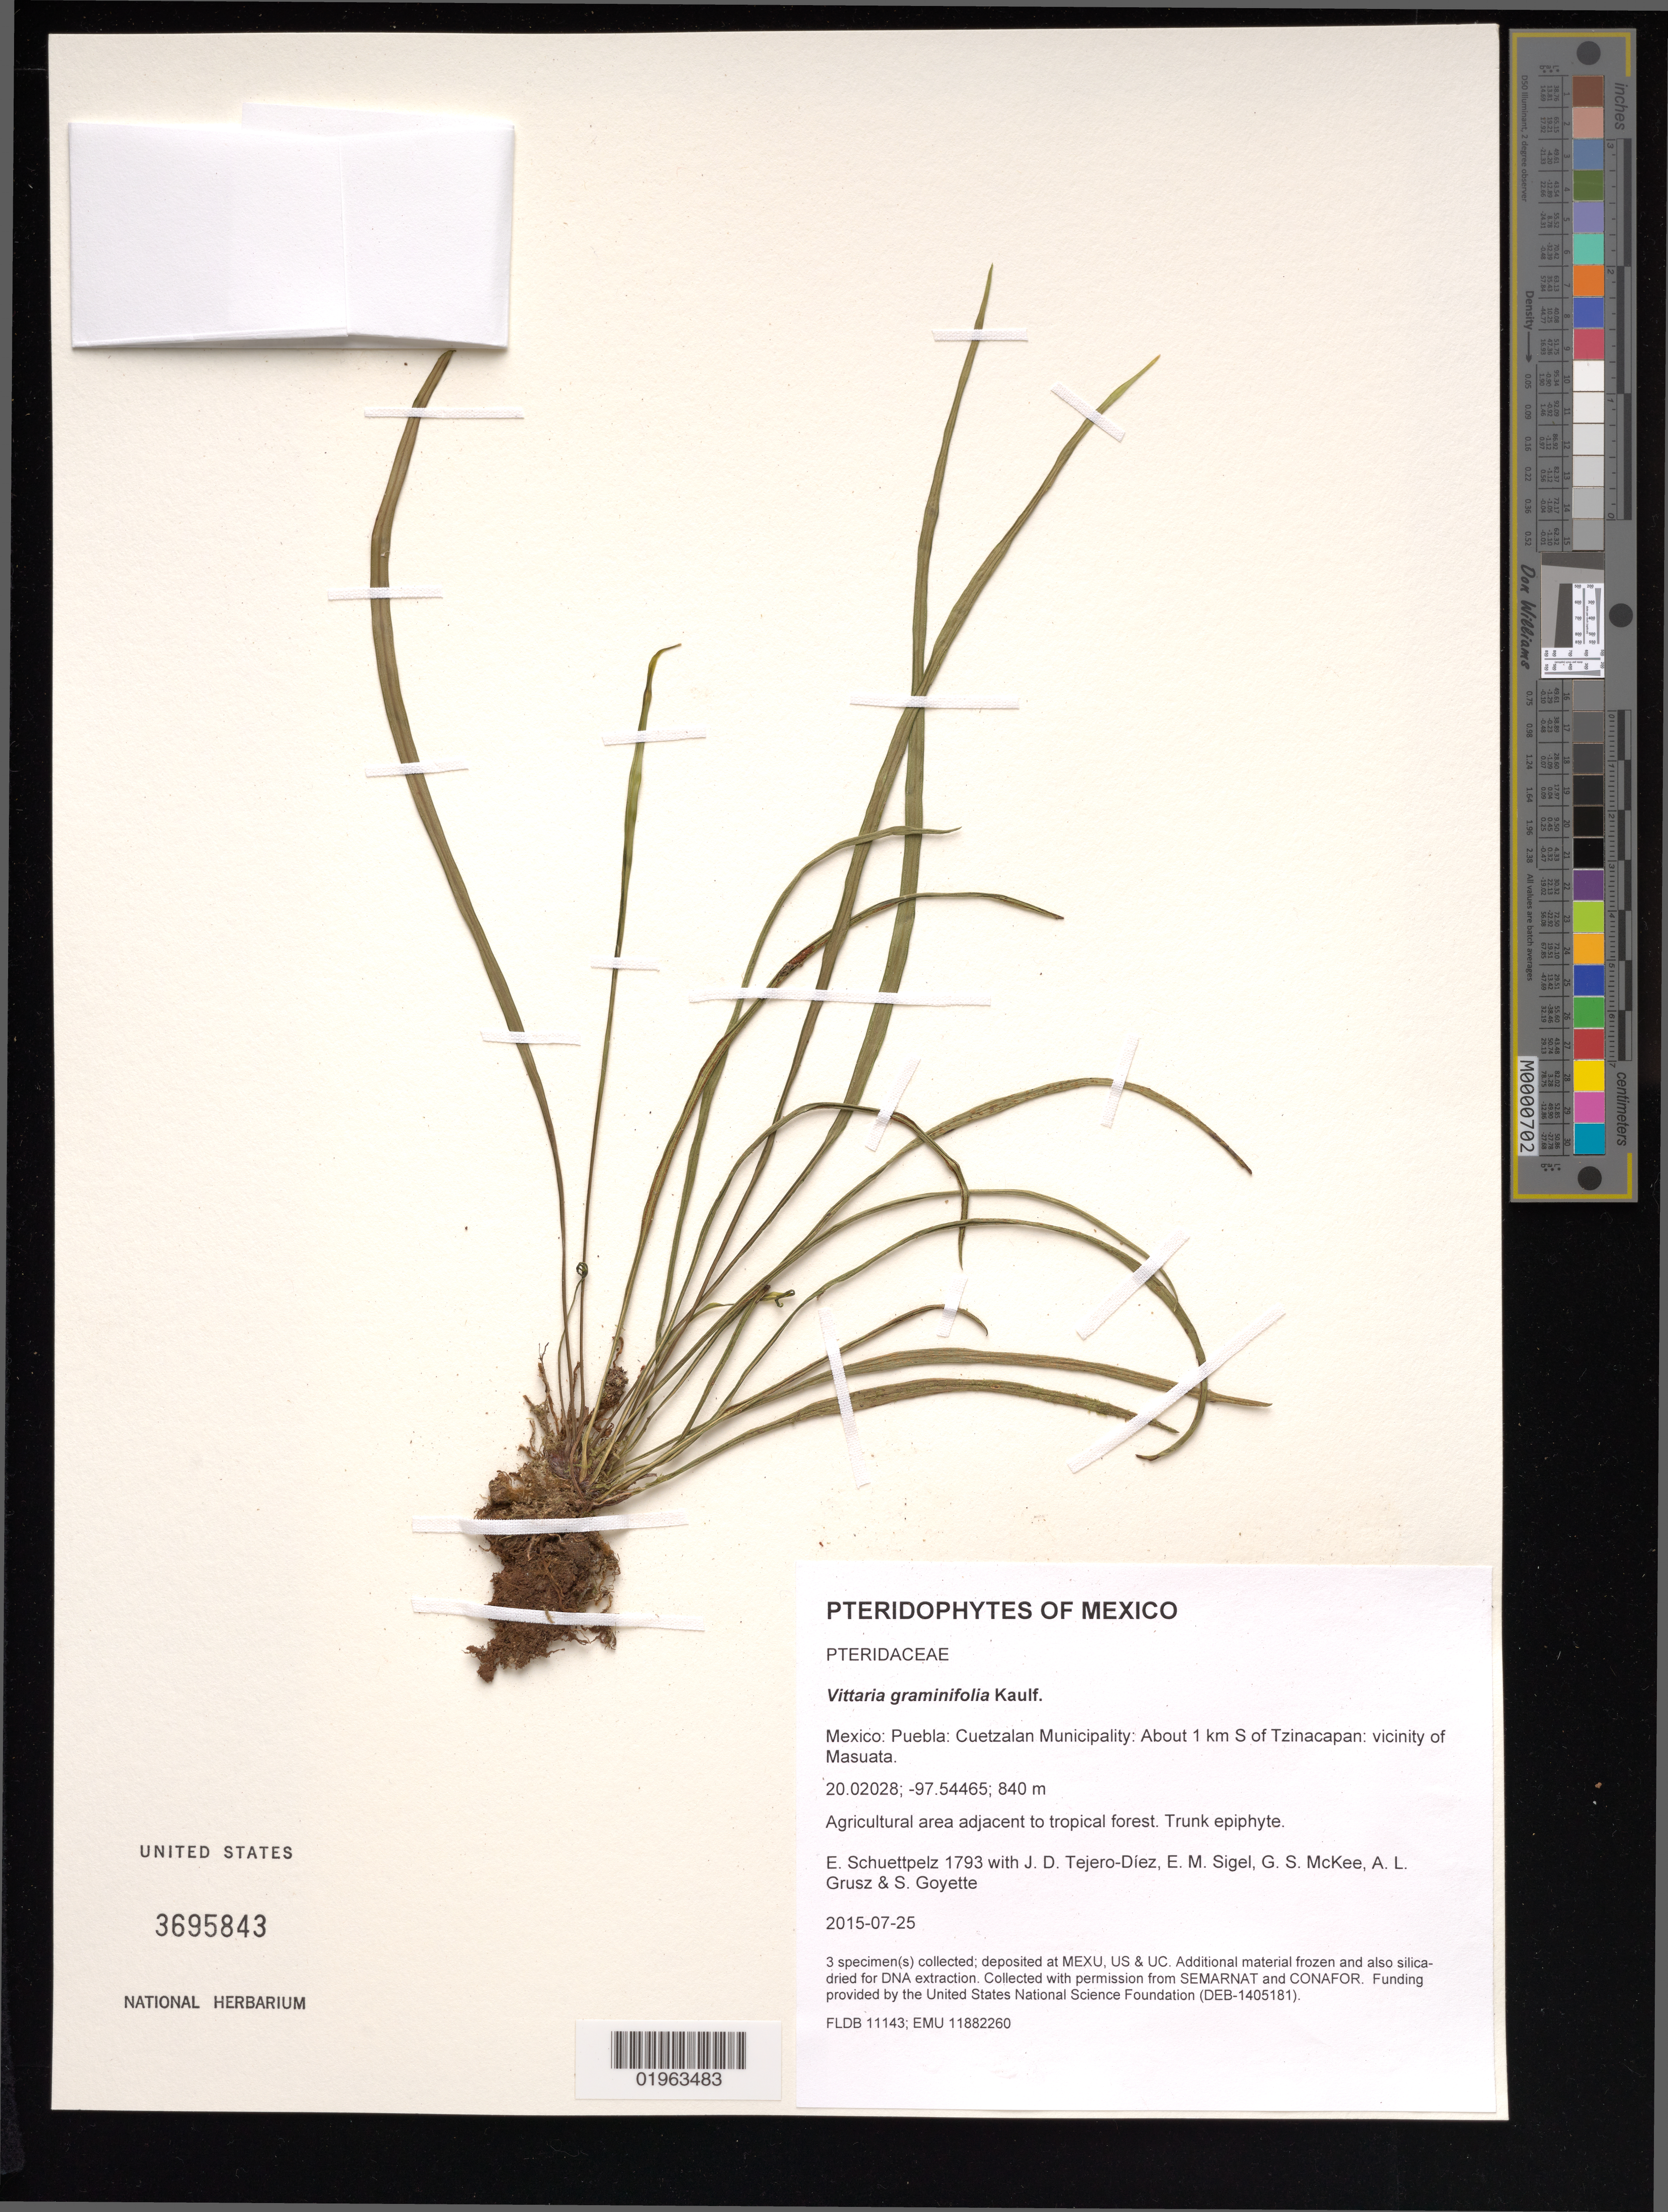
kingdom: Plantae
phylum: Tracheophyta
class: Polypodiopsida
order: Polypodiales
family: Pteridaceae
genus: Vittaria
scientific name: Vittaria graminifolia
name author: Kaulf.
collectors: E. Schuettpelz, D. Tejero-Díez, E. M. Sigel, G. S. McKee & A. Grusz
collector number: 1793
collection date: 2015-07-25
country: Mexico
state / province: Puebla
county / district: Cuetzalan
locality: About 1 km S of Tzinacapan: vicinity of Masuata.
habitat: Agricultural area adjacent to tropical forest.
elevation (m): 840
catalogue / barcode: US 3695843